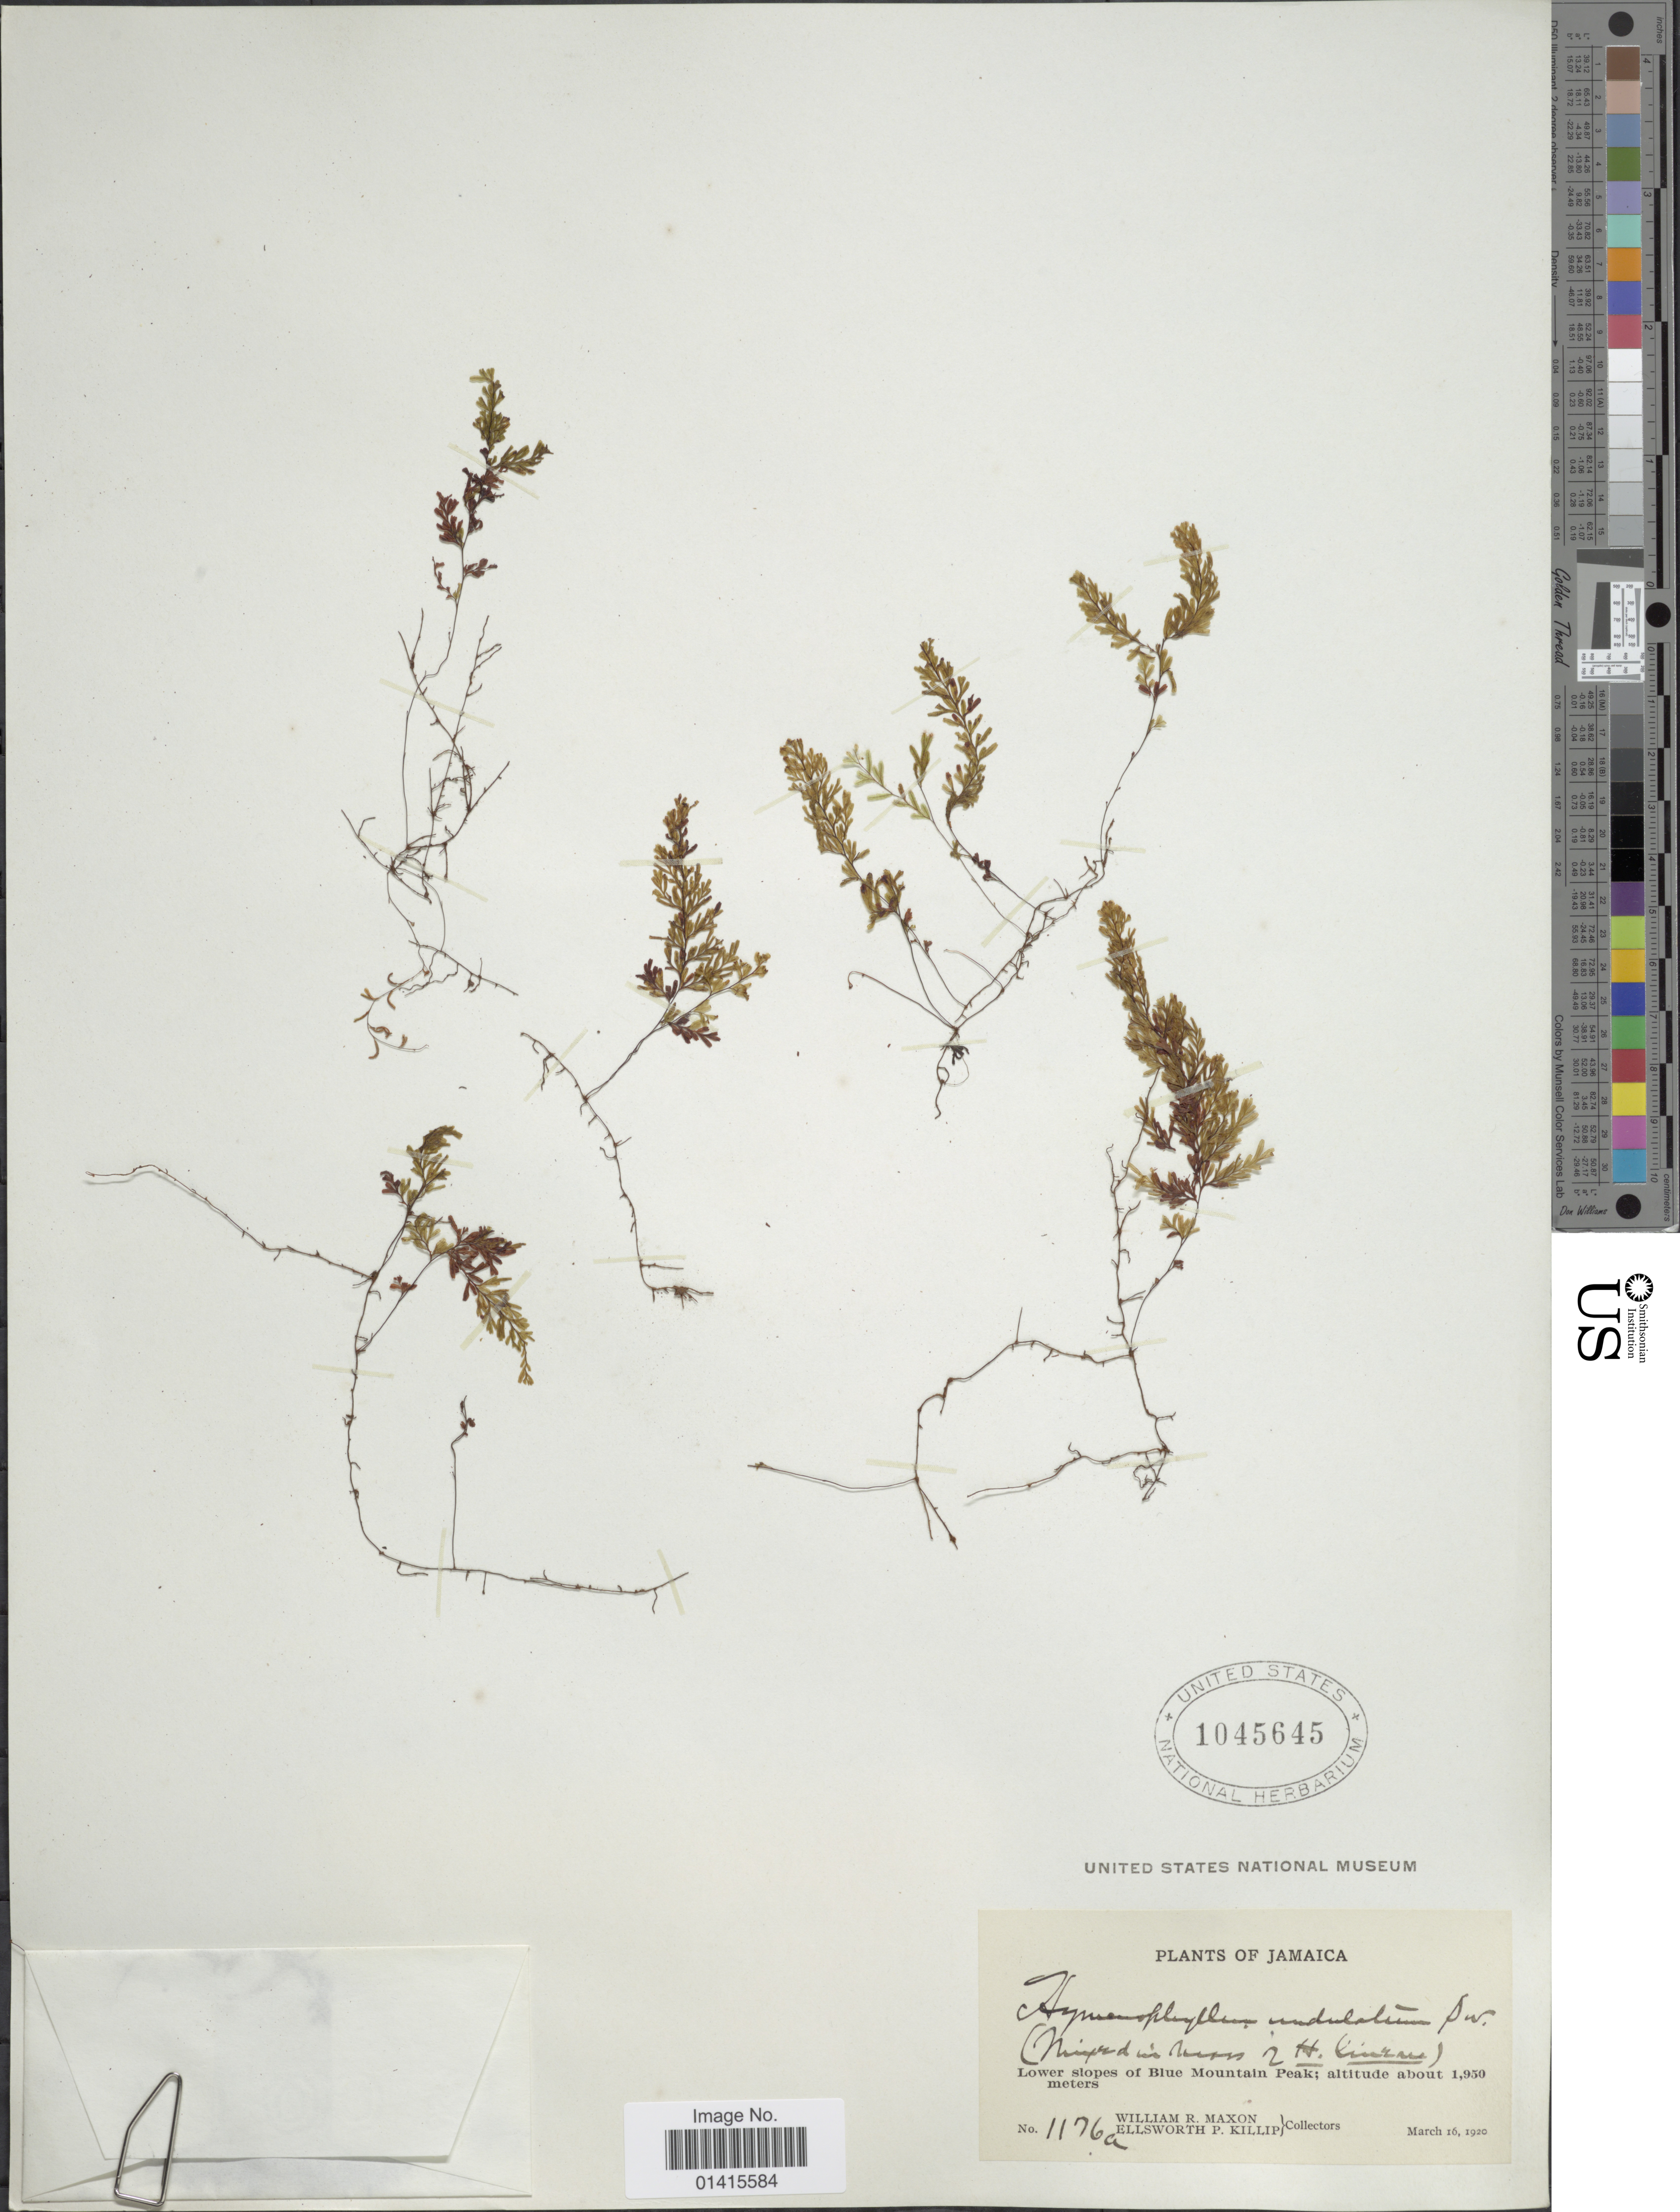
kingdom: Plantae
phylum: Tracheophyta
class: Polypodiopsida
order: Hymenophyllales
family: Hymenophyllaceae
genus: Hymenophyllum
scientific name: Hymenophyllum undulatum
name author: (Sw.) Sw.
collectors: W. R. Maxon & E. P. Killip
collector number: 1176a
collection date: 1920-03-16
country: Jamaica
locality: Lower slopes of Blue Mountain Peak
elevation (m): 1950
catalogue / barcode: US 1045645